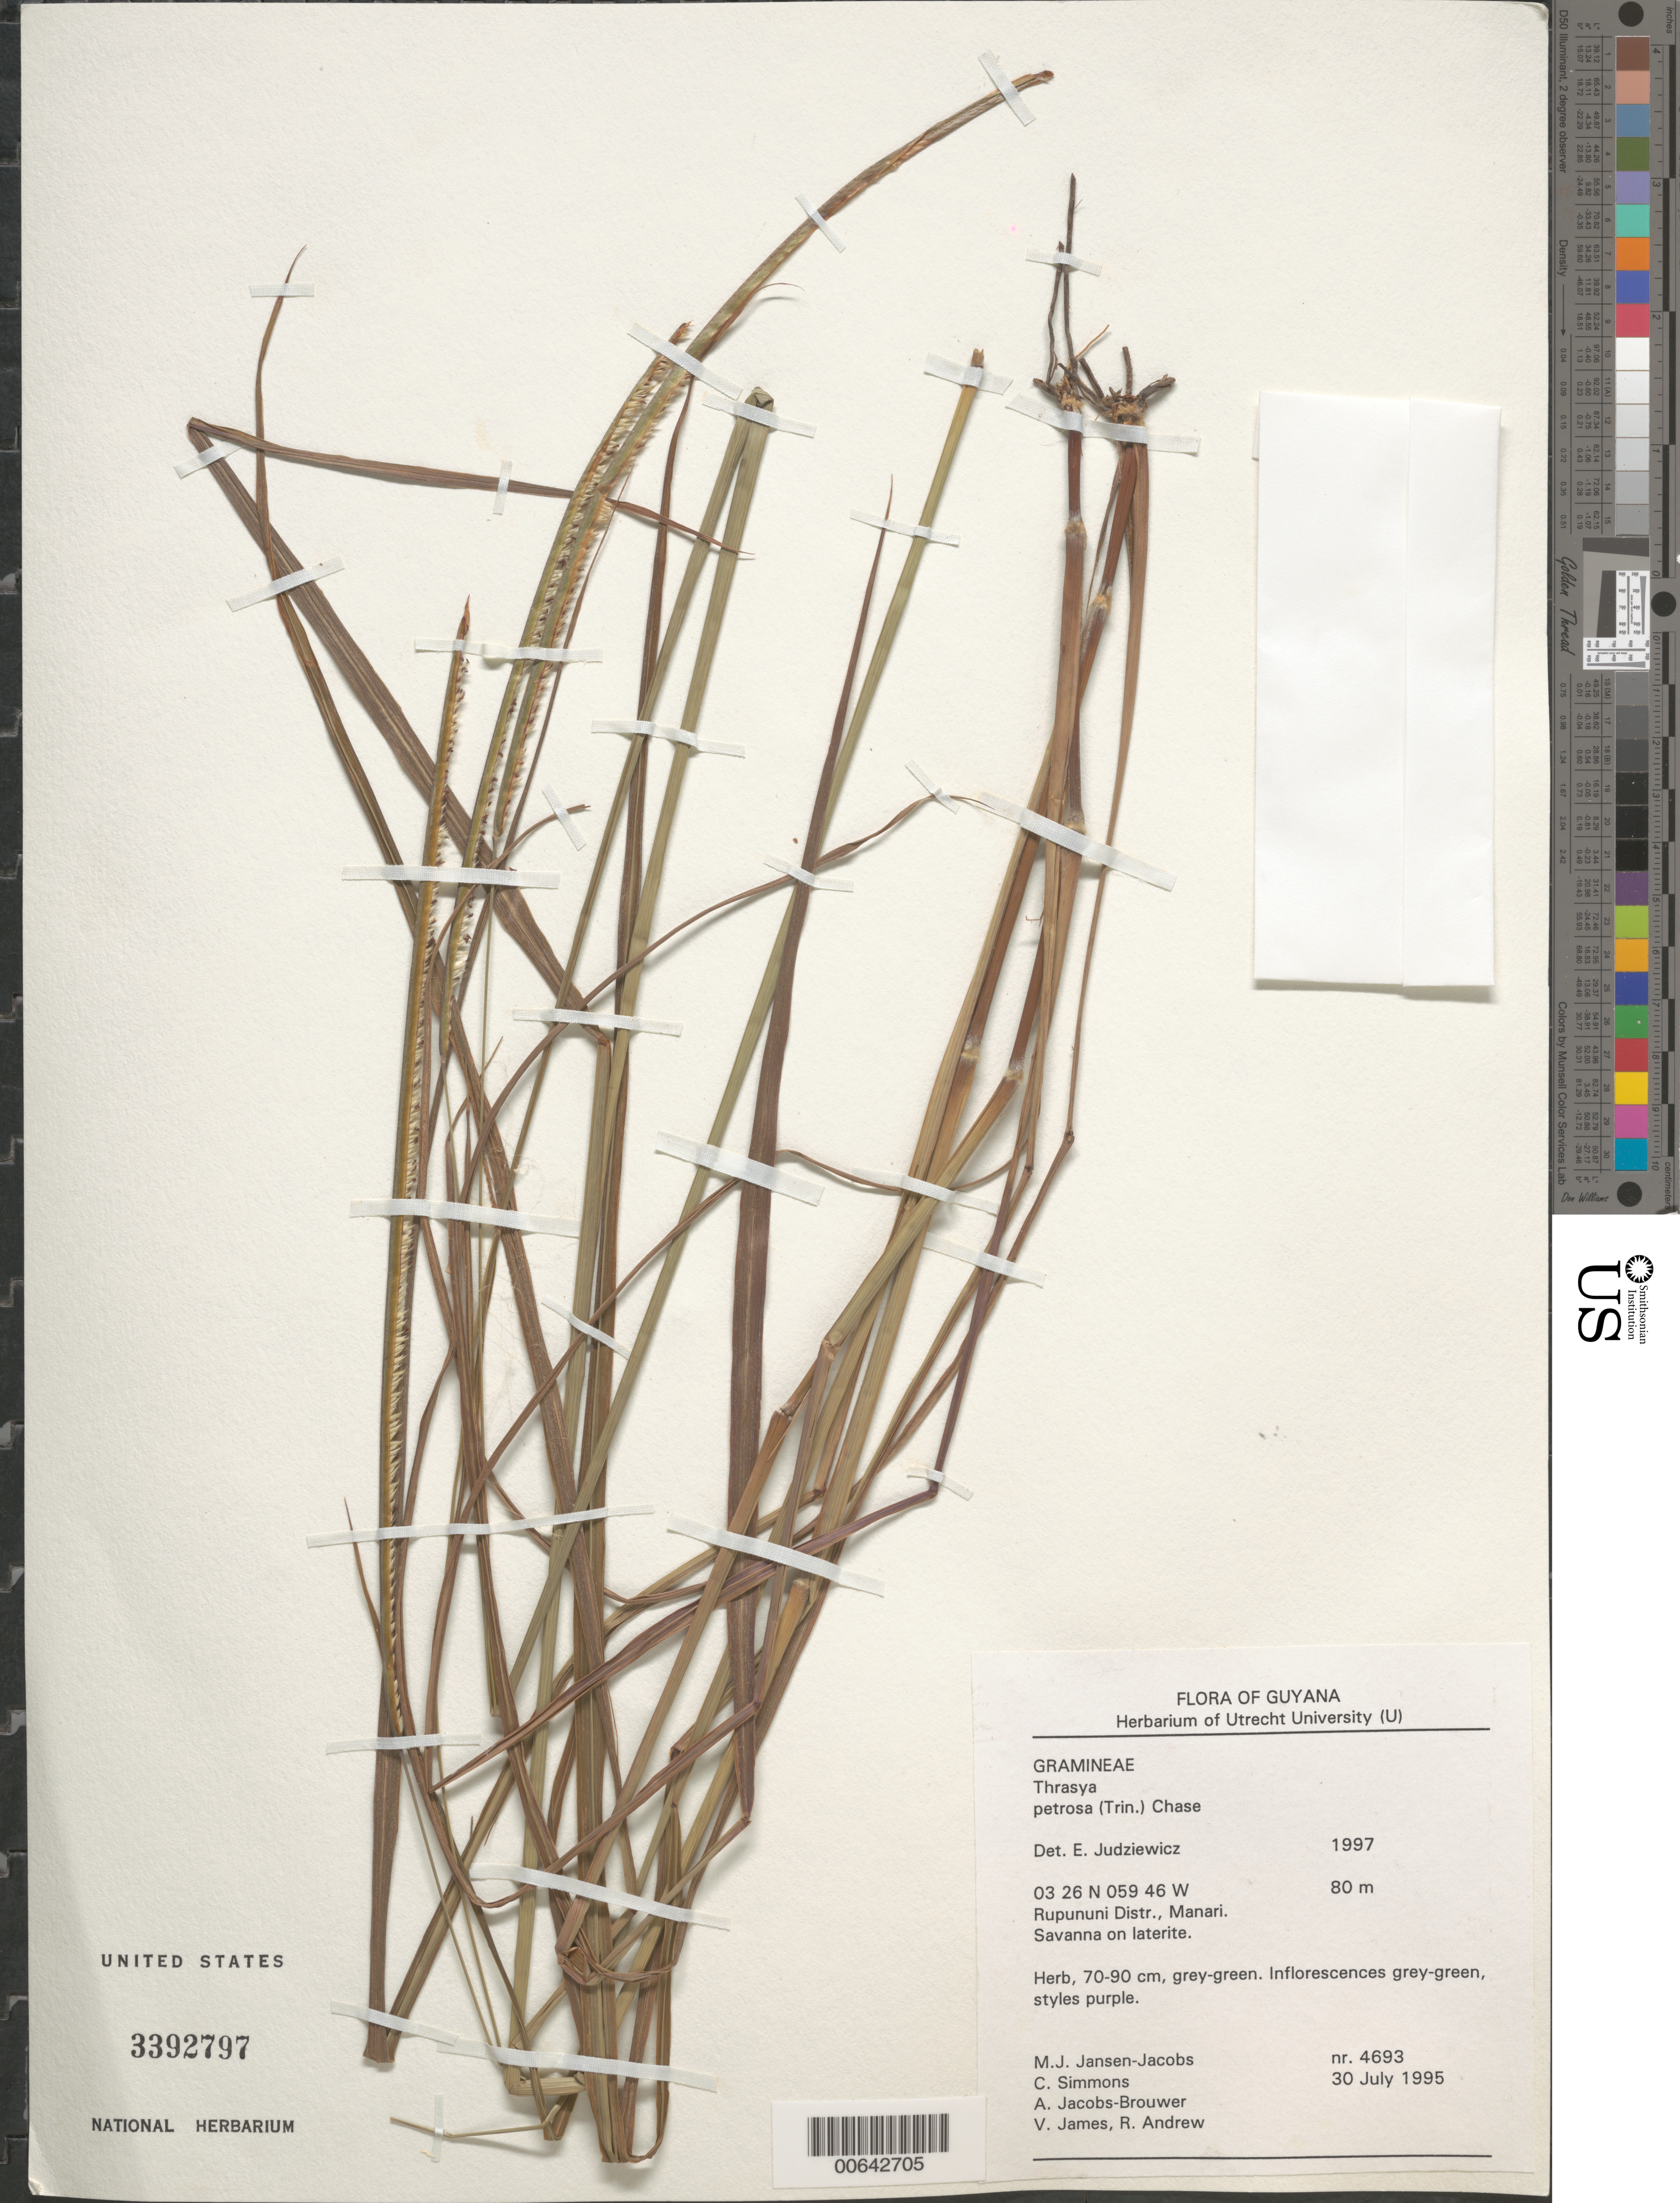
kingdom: Plantae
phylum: Tracheophyta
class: Liliopsida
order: Poales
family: Poaceae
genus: Paspalum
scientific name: Paspalum foliiforme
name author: S. Denham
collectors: M. J. Jansen-Jacobs, C. Simmons, A. Jacobs-Brouwer, V. James & R. Andrew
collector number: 4693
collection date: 1995-07-30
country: Guyana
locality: Rupununi Distr., Manari. Savanna on laterite.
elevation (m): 80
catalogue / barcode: US 3392797